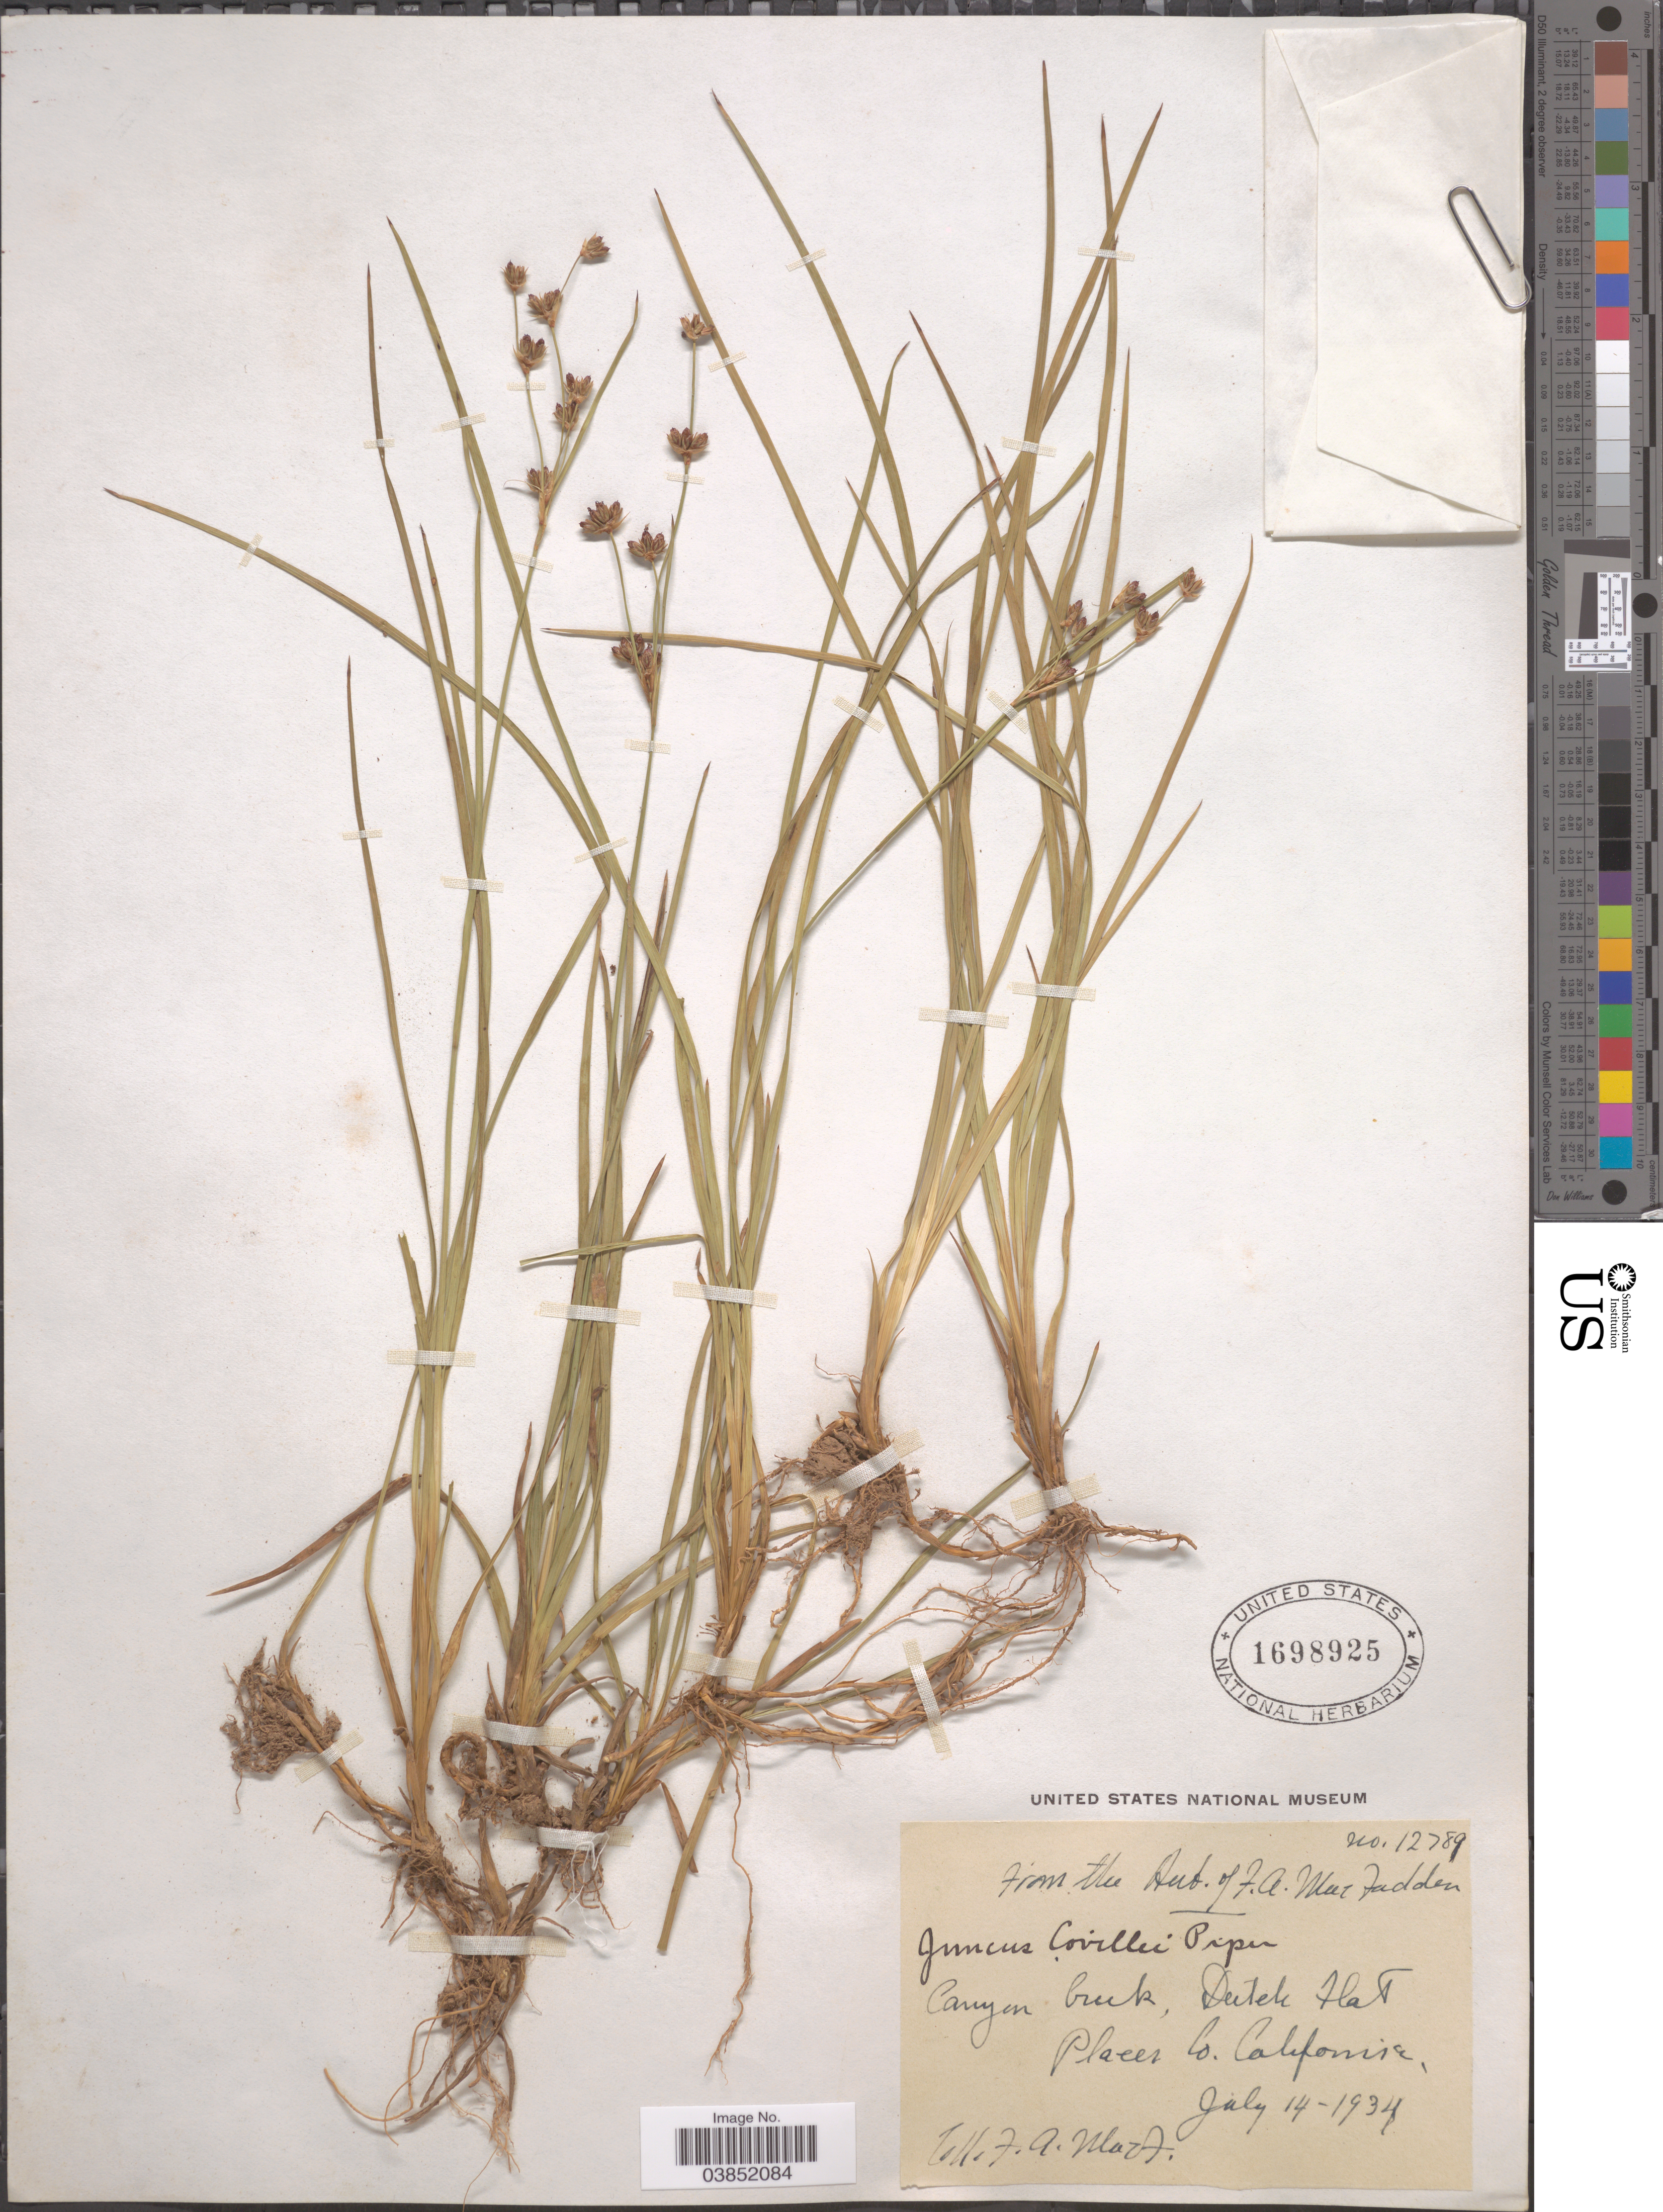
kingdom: Plantae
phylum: Tracheophyta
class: Liliopsida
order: Poales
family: Juncaceae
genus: Juncus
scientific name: Juncus covillei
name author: Piper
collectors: F. MacFadden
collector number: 12789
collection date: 1934-07-14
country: United States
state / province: California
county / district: Placer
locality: Canyon Creek, Dutch Flat. Placer Co.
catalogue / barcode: US 1698925